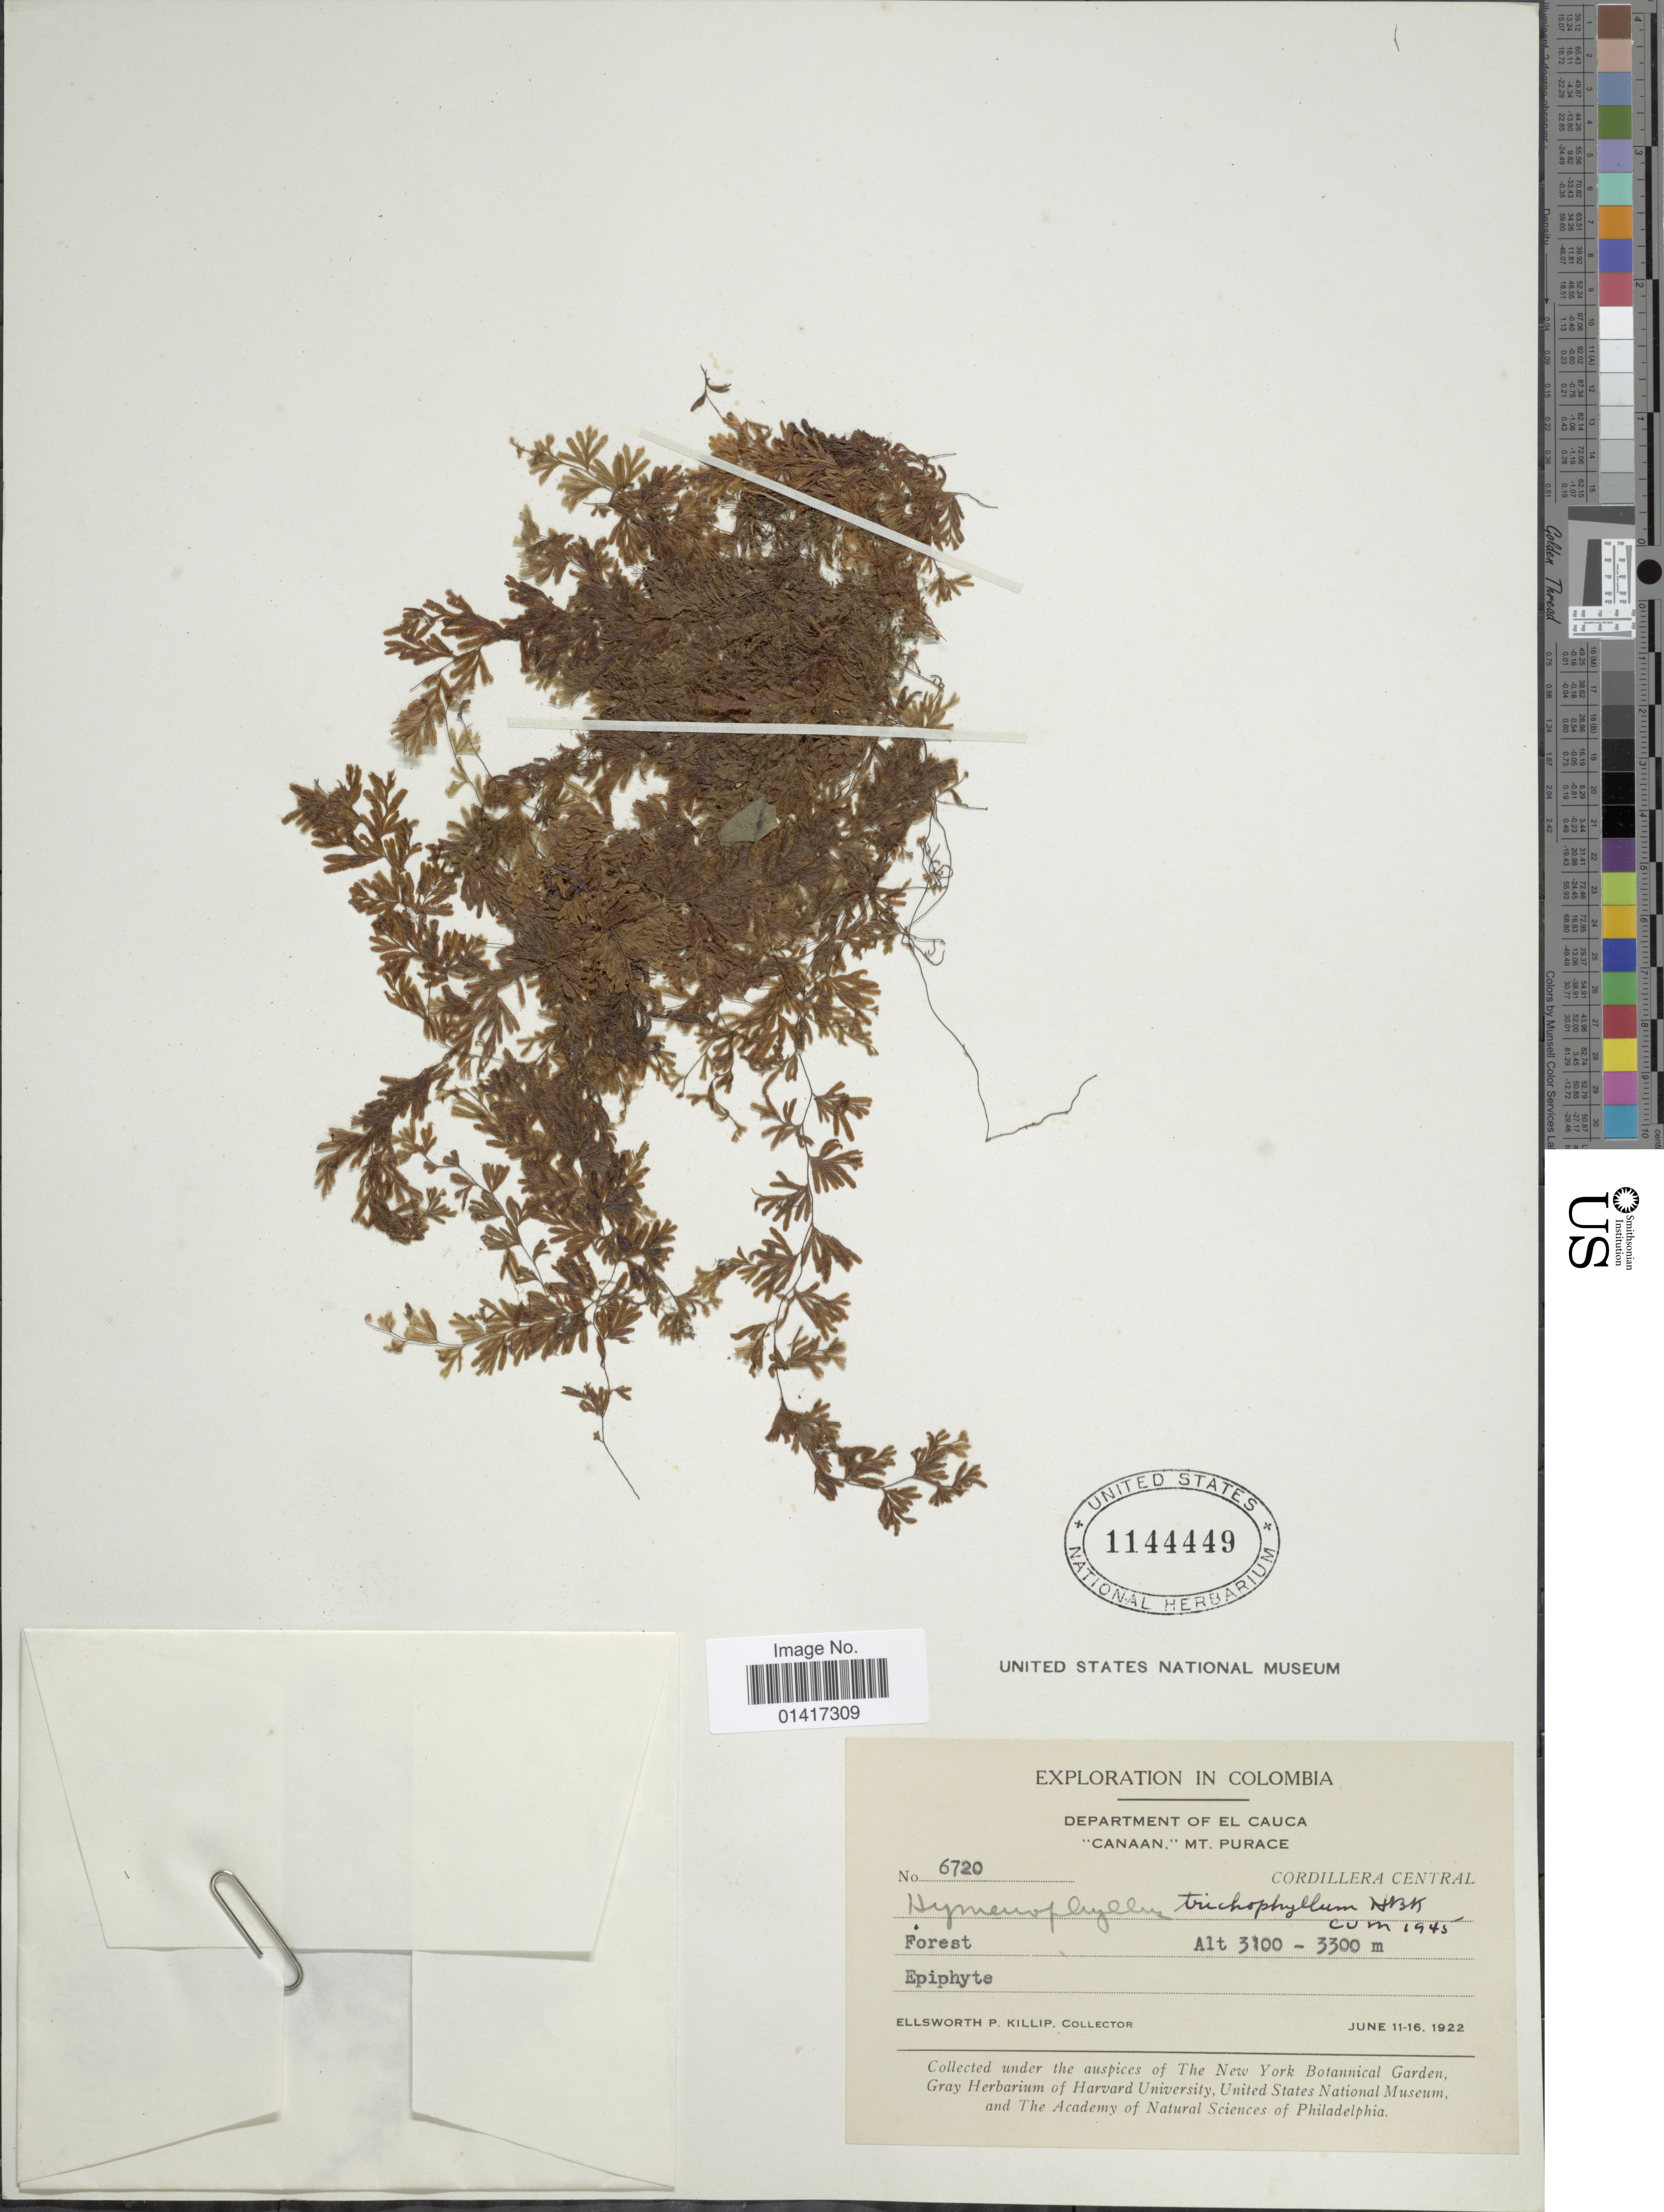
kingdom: Plantae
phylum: Tracheophyta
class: Polypodiopsida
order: Hymenophyllales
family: Hymenophyllaceae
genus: Hymenophyllum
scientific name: Hymenophyllum trichophyllum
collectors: E. P. Killip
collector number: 6720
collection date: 1922-06-11/1922-06-16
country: Colombia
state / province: Cauca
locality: Department of El Cauca, Canaan Mt. Purace. Cordillera Central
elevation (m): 3100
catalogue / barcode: US 1144449